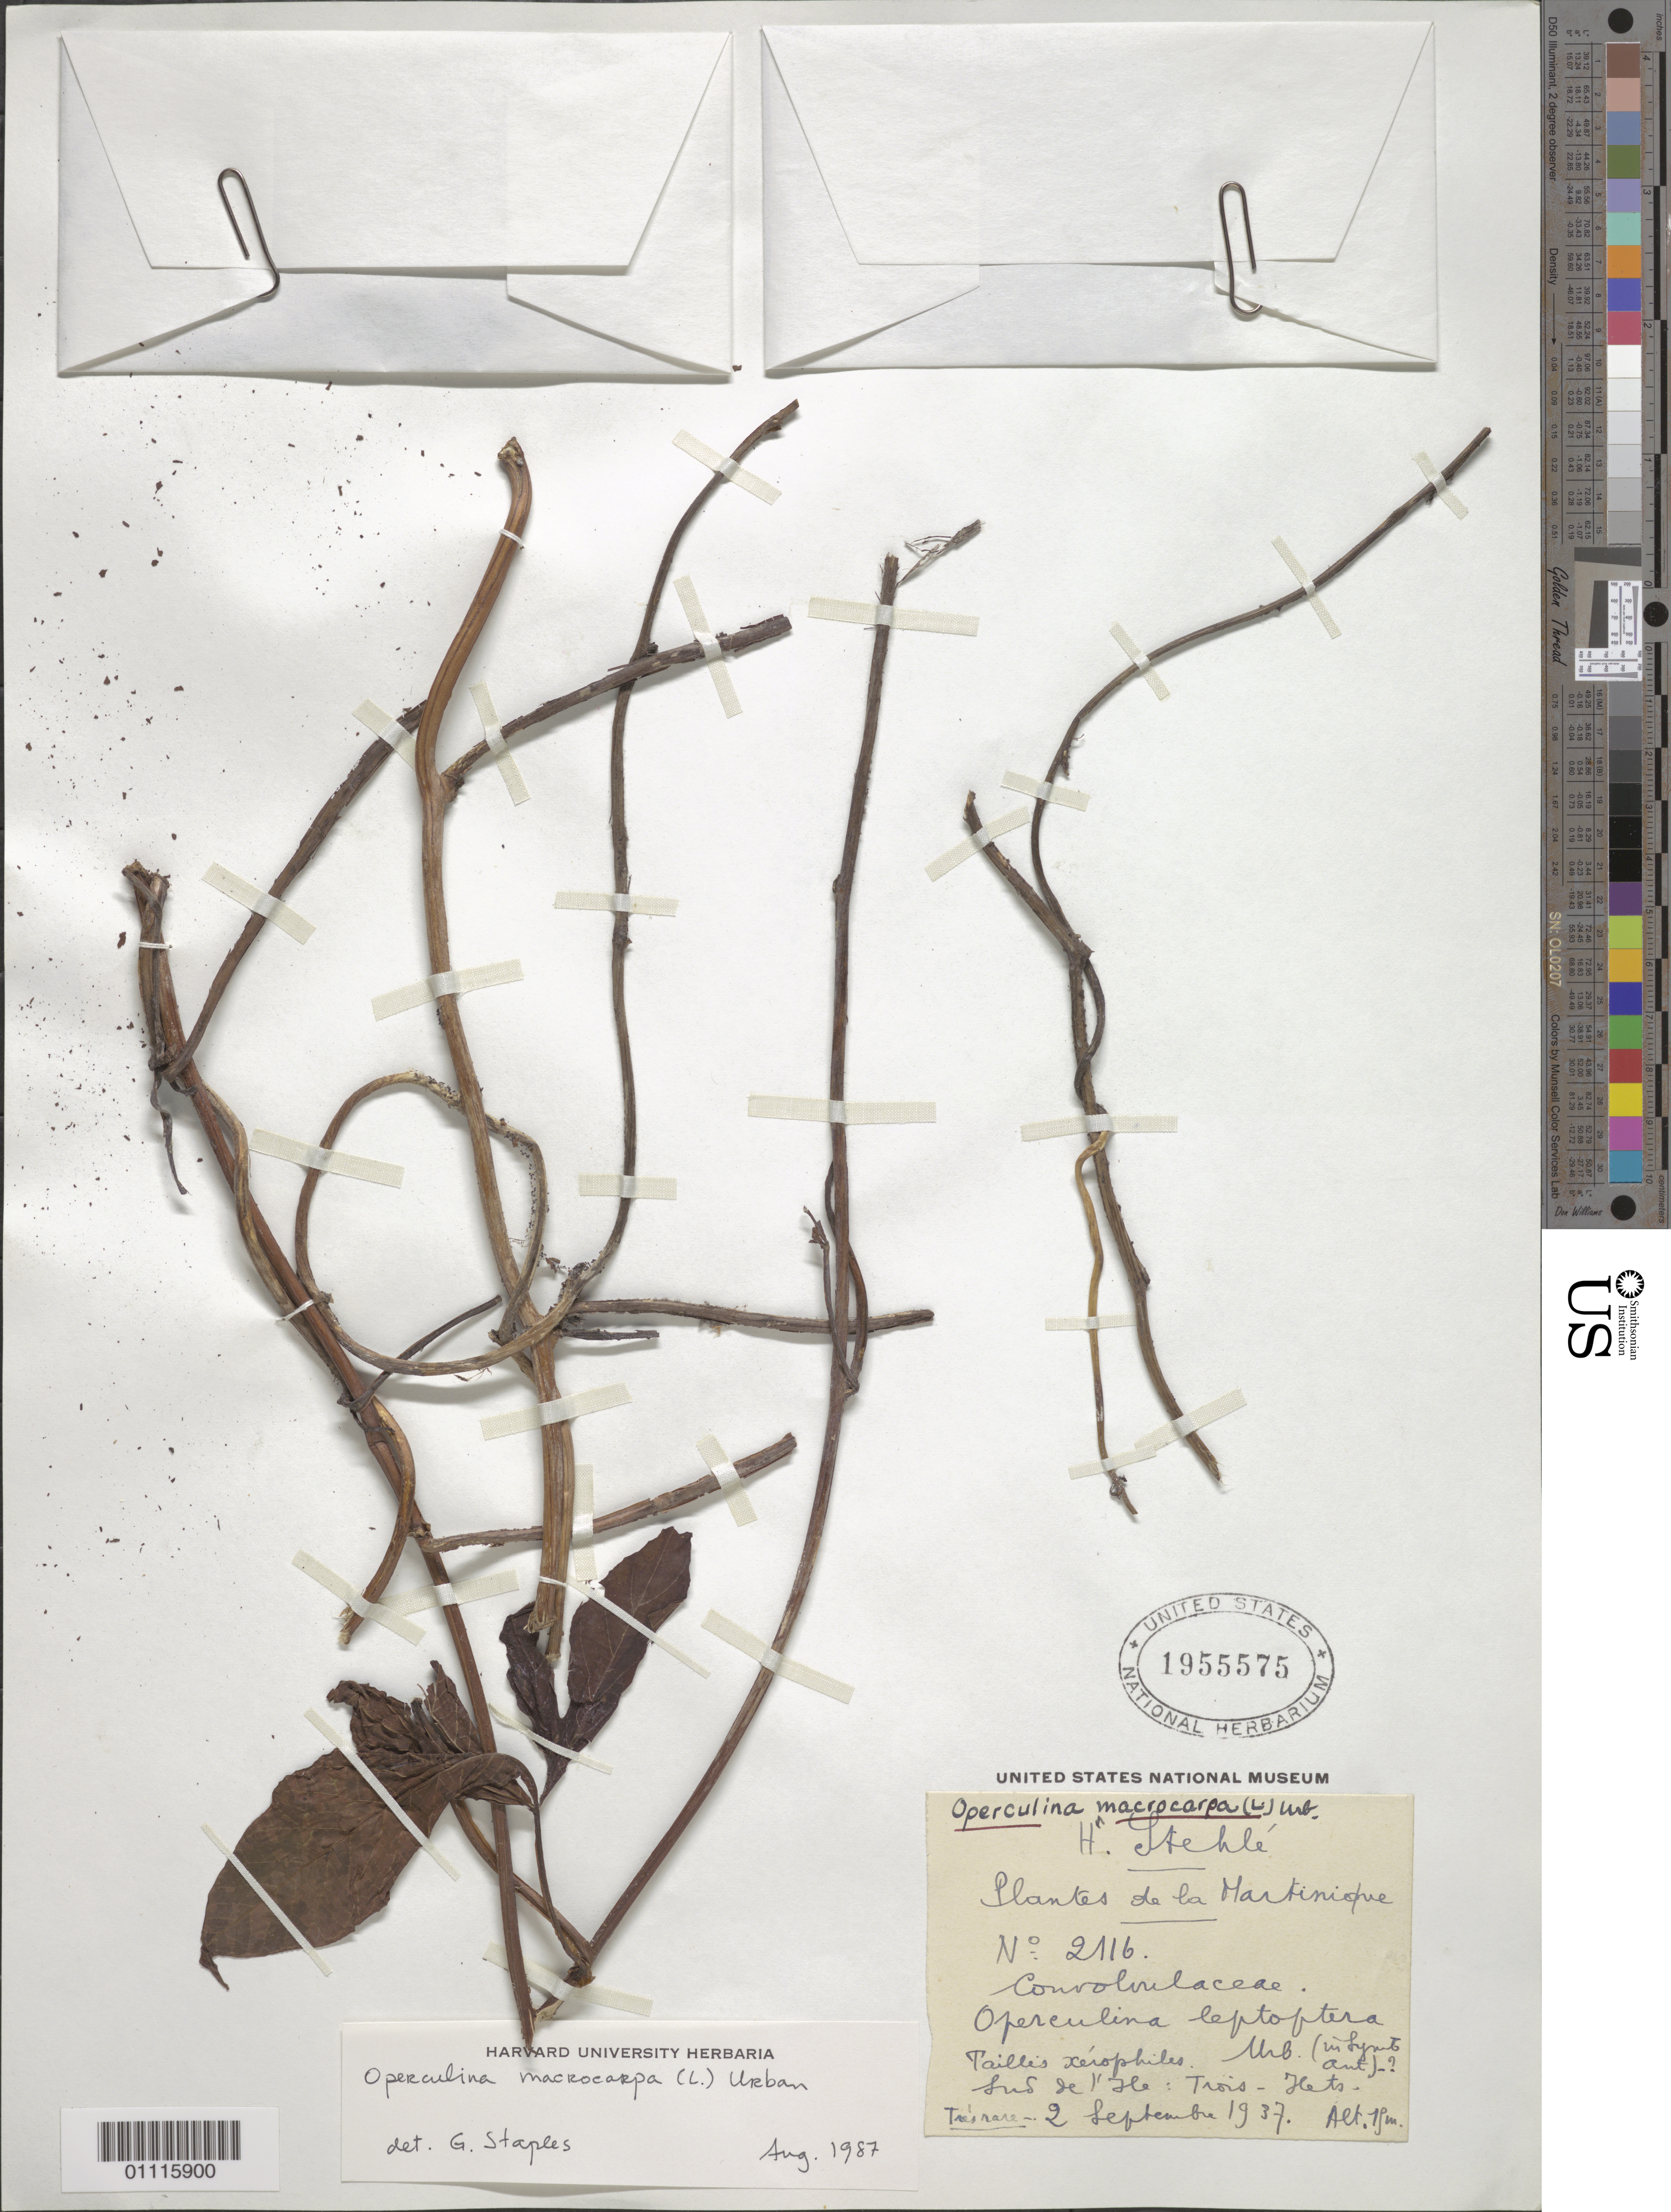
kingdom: Plantae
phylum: Tracheophyta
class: Magnoliopsida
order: Solanales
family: Convolvulaceae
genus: Operculina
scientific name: Operculina macrocarpa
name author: (L.) Urb.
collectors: H. Stehlé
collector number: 2116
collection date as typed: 02 Sep 1937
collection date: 1937-09-02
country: Martinique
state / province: Le Marin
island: Martinique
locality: Trois-Ilets. Sud de l'Ile. Tallis xerophiles.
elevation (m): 15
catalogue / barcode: US 1955575